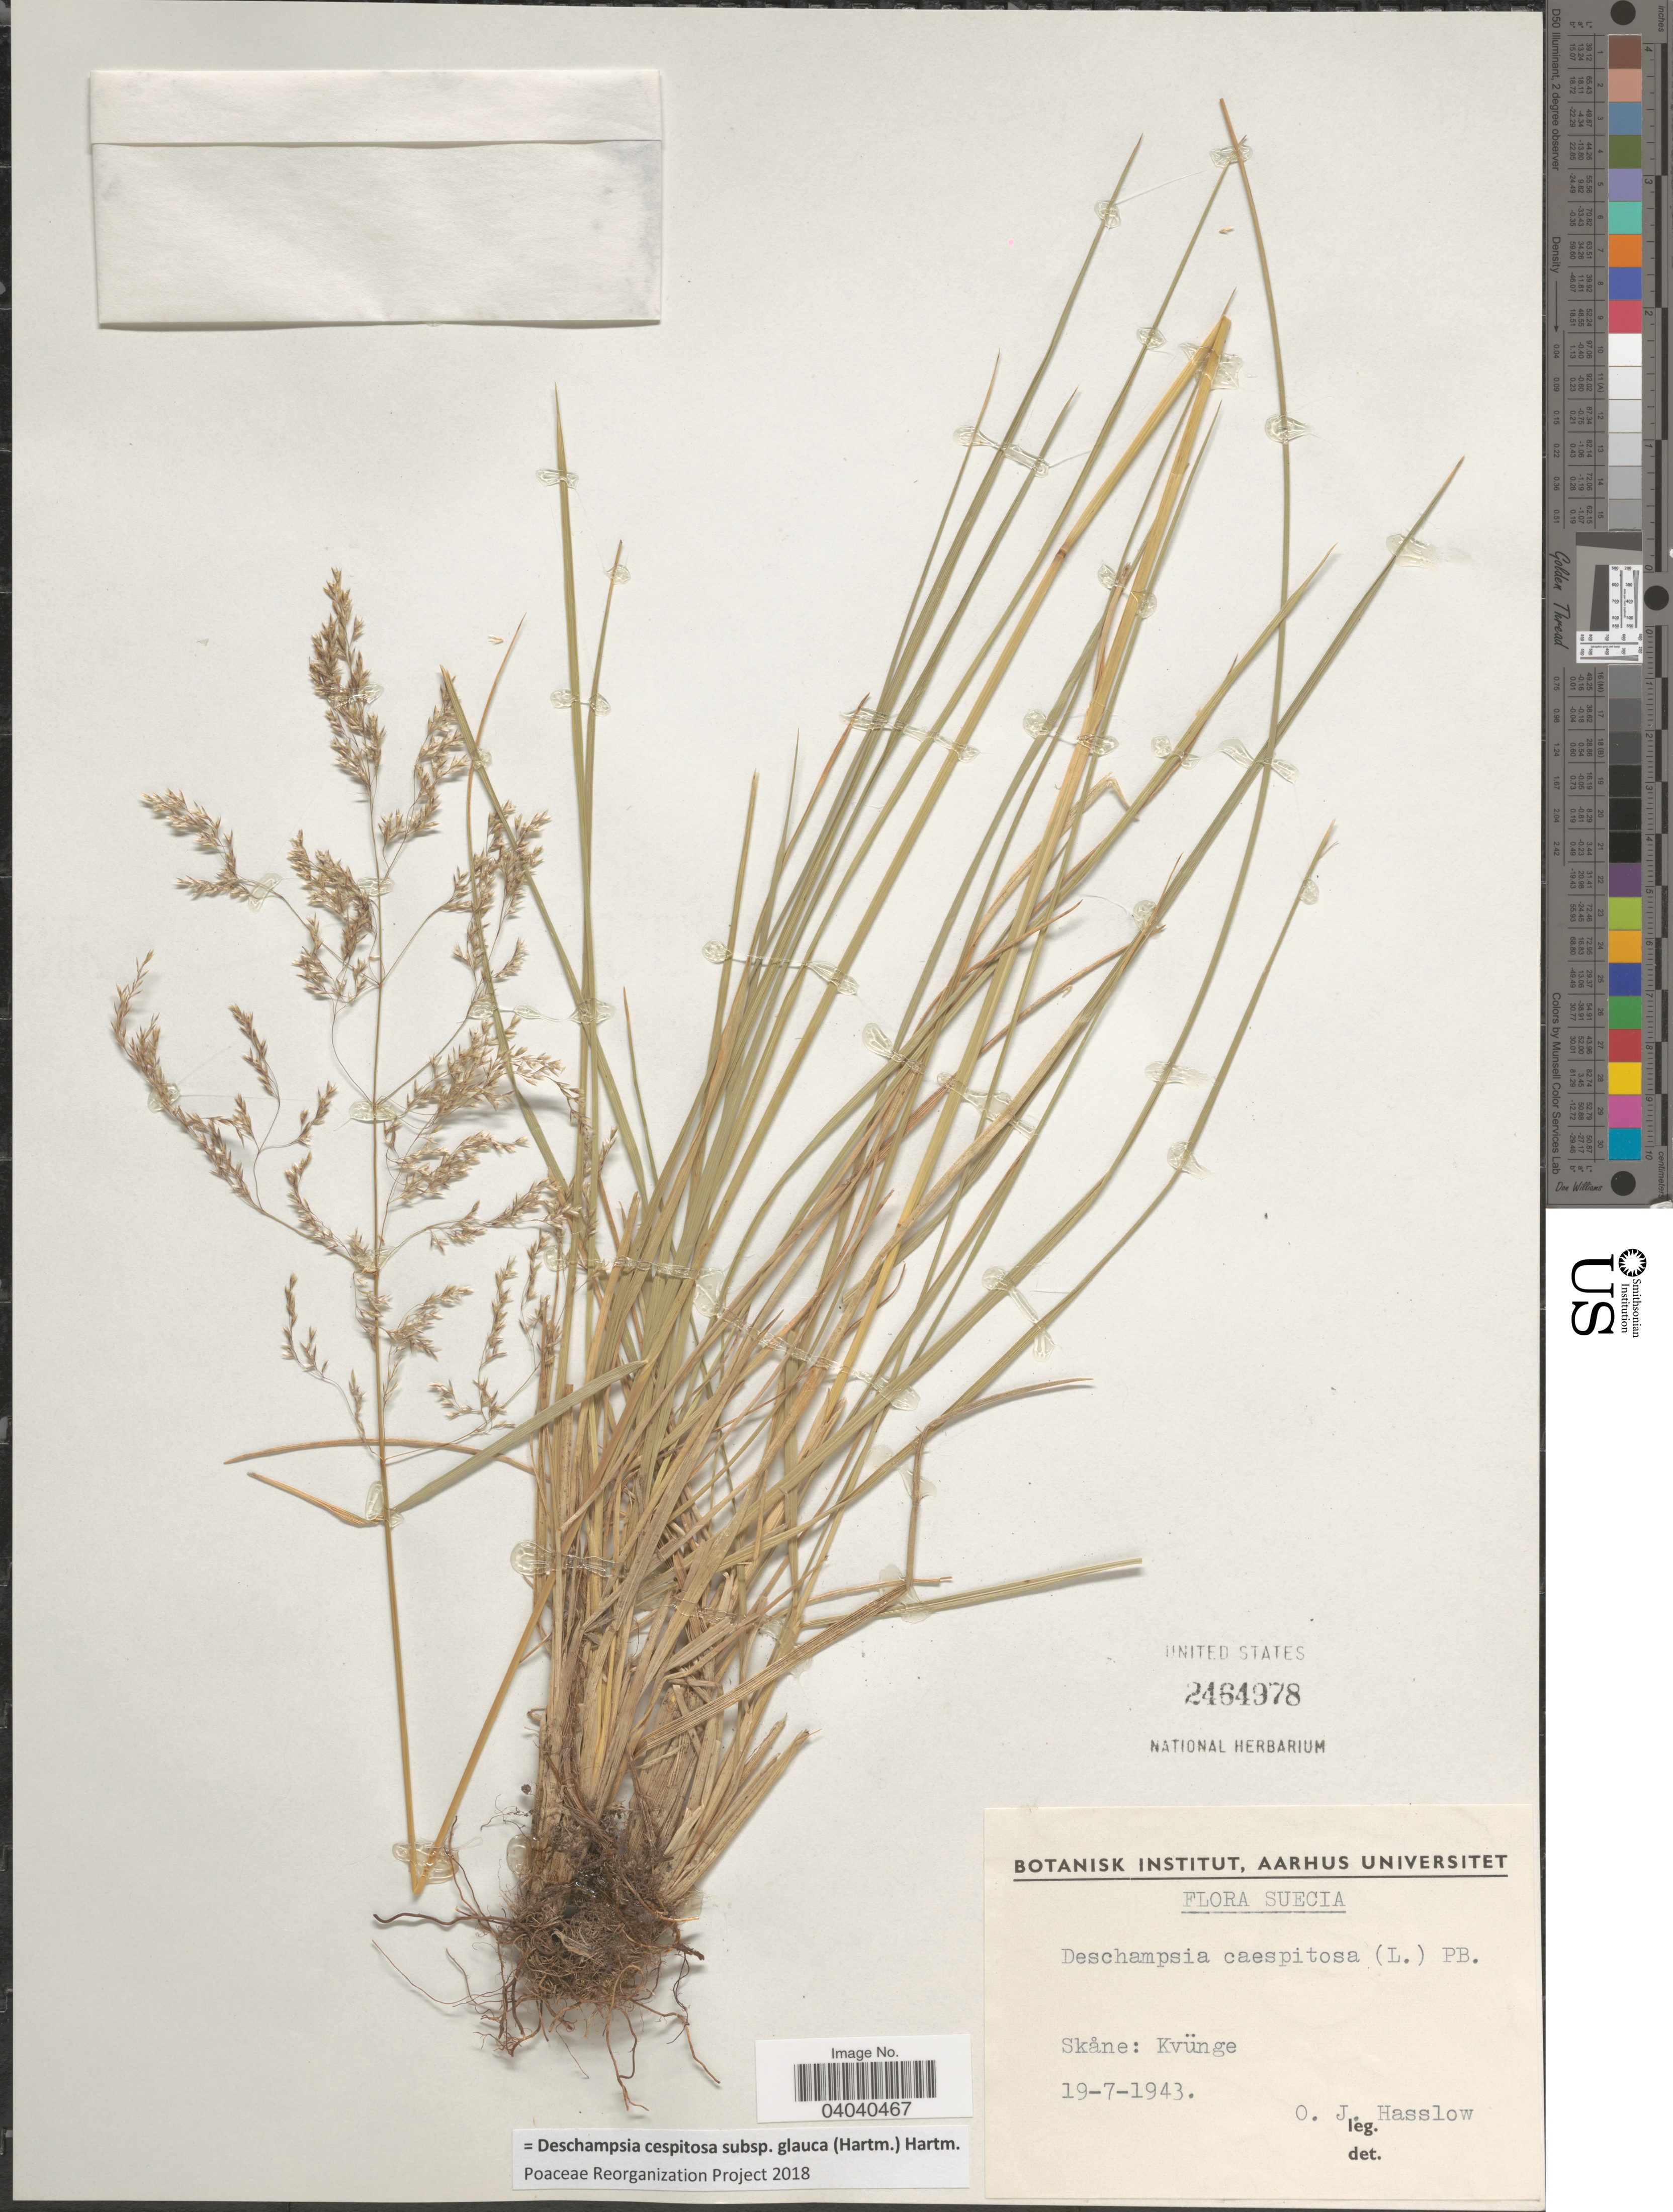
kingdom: Plantae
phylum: Tracheophyta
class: Liliopsida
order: Poales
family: Poaceae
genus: Deschampsia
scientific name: Deschampsia cespitosa subsp. glauca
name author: (Hartm.) Hartm.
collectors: O. Hasslow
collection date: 1943-07-19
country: Sweden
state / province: Skåne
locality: Suecia. Kvünge.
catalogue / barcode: US 2464978